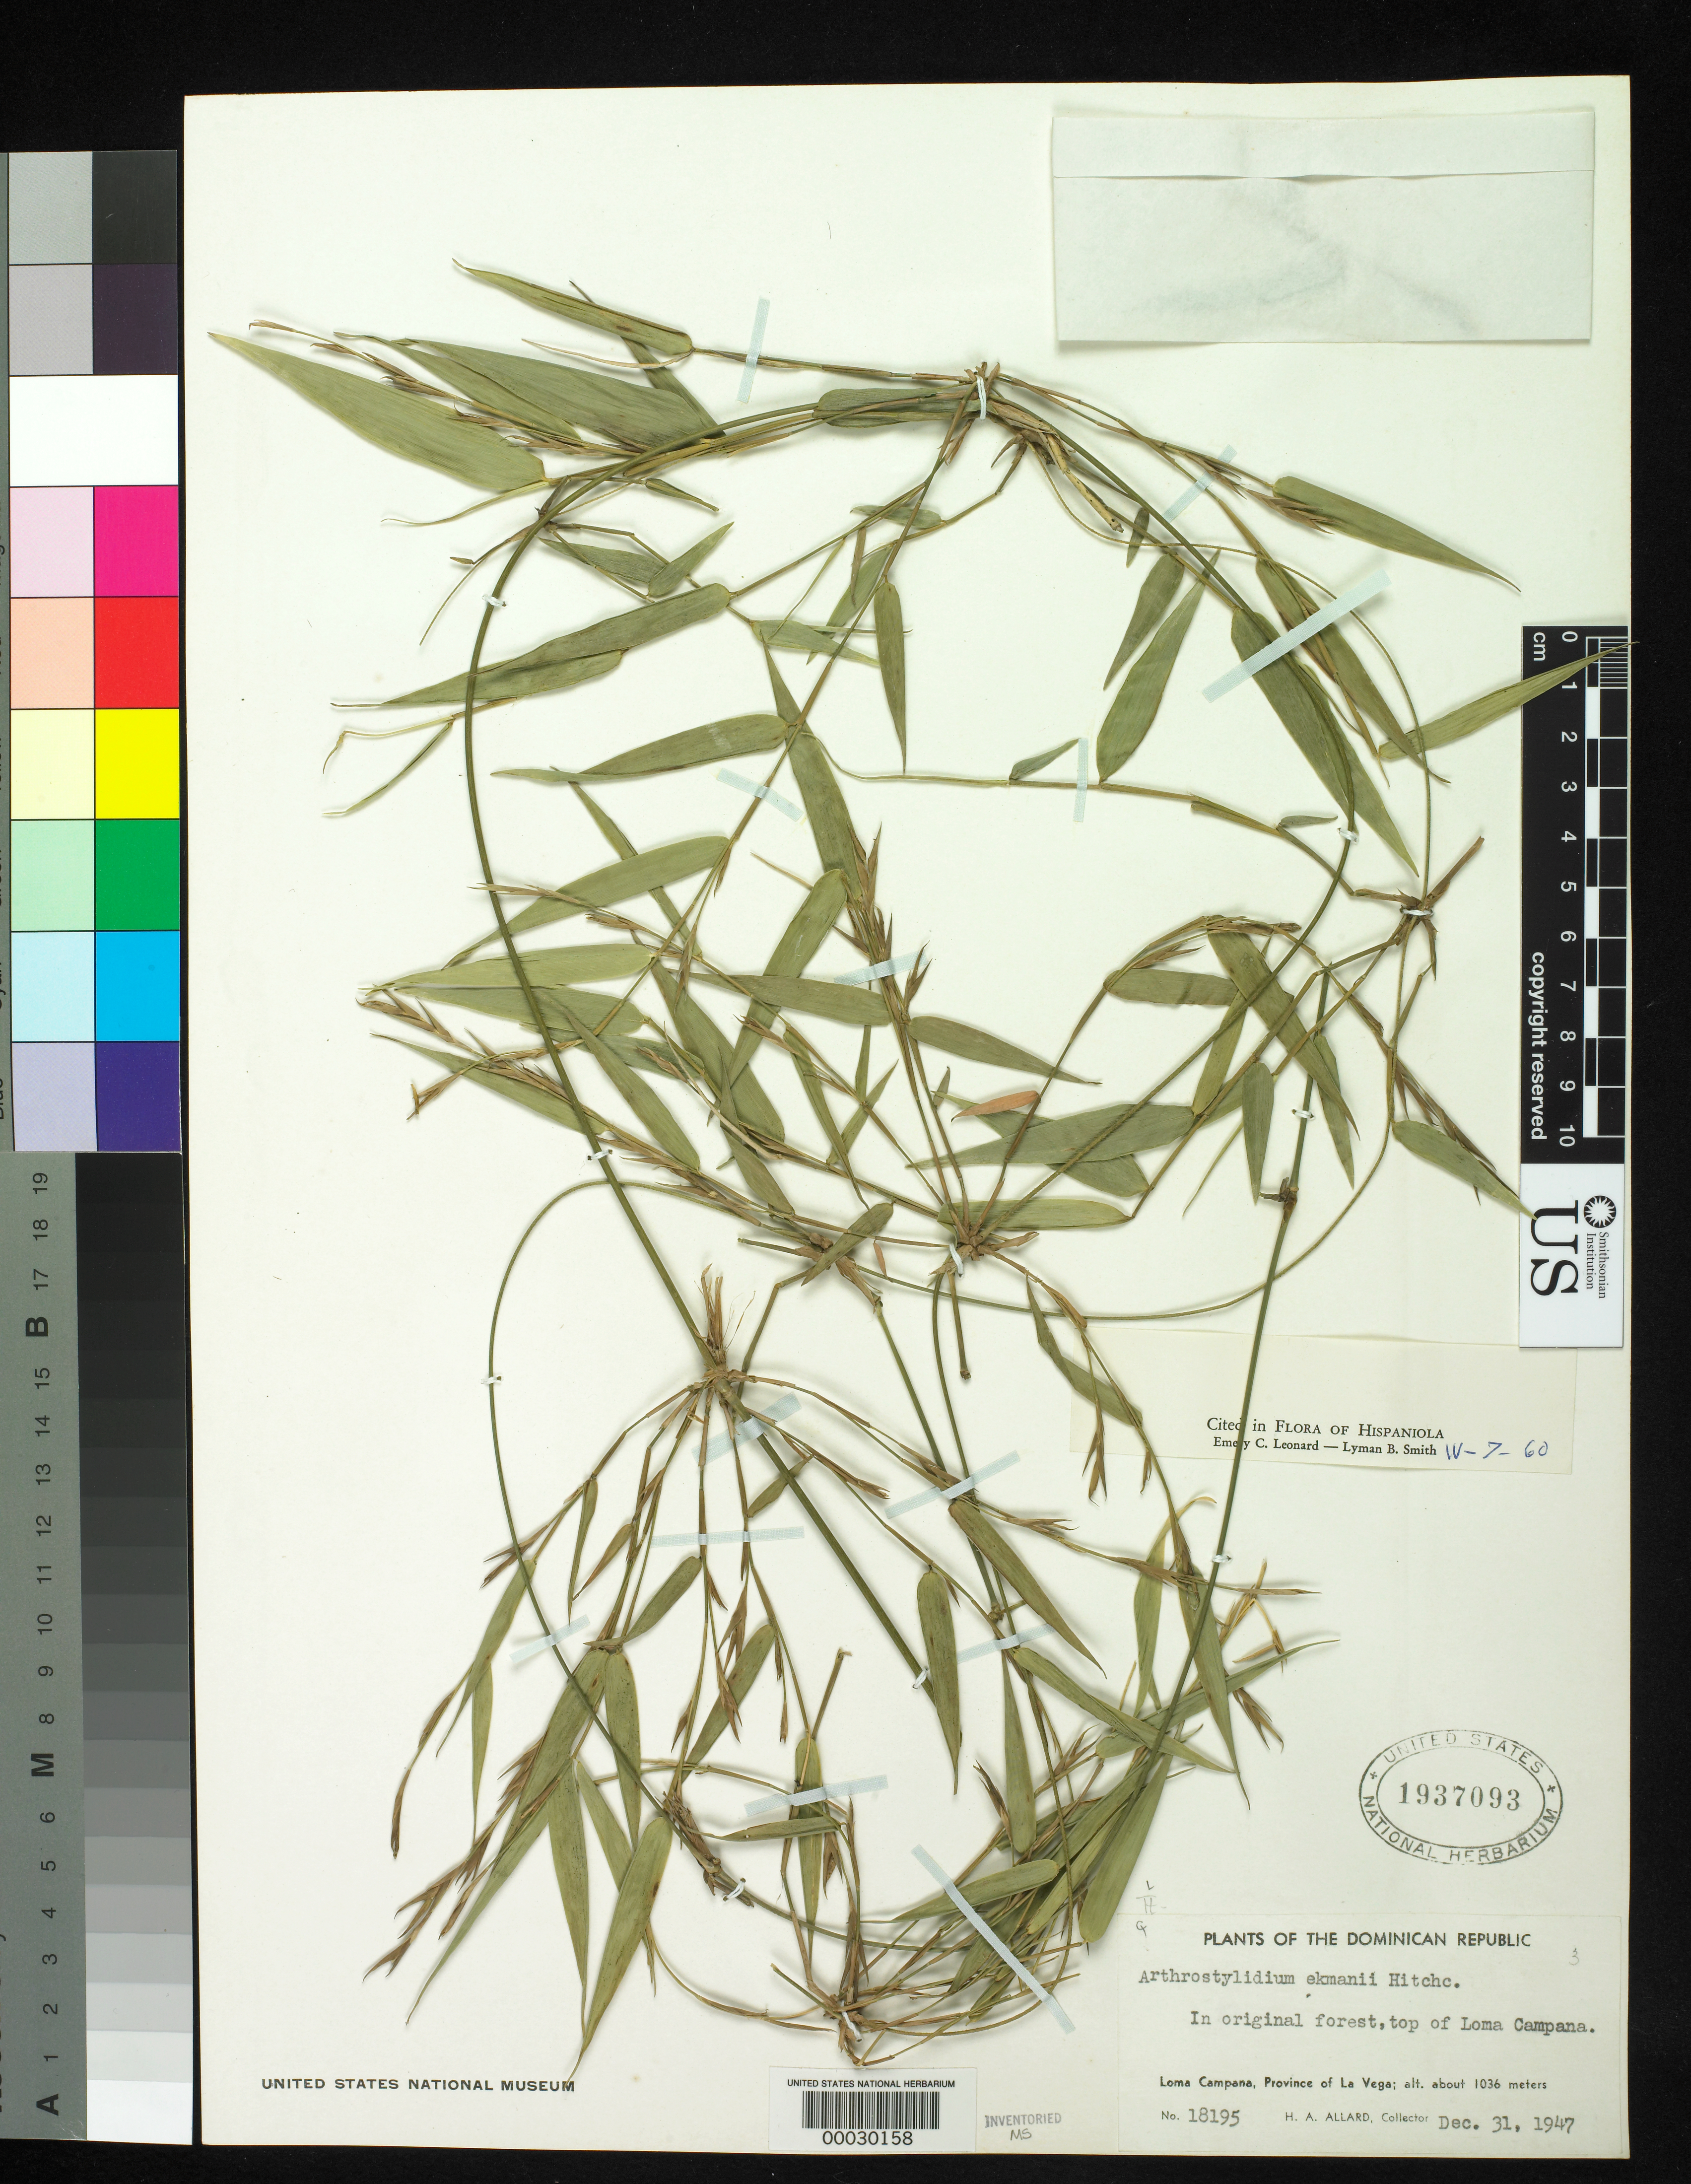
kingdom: Plantae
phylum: Tracheophyta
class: Liliopsida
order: Poales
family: Poaceae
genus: Arthrostylidium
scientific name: Arthrostylidium ekmanii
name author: Hitchc.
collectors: H. A. Allard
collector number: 18195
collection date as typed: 31 Dec 1947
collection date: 1947-12-31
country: Dominican Republic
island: Hispaniola Island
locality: Loma campana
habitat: in original forest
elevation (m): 1036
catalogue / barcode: US 1937093